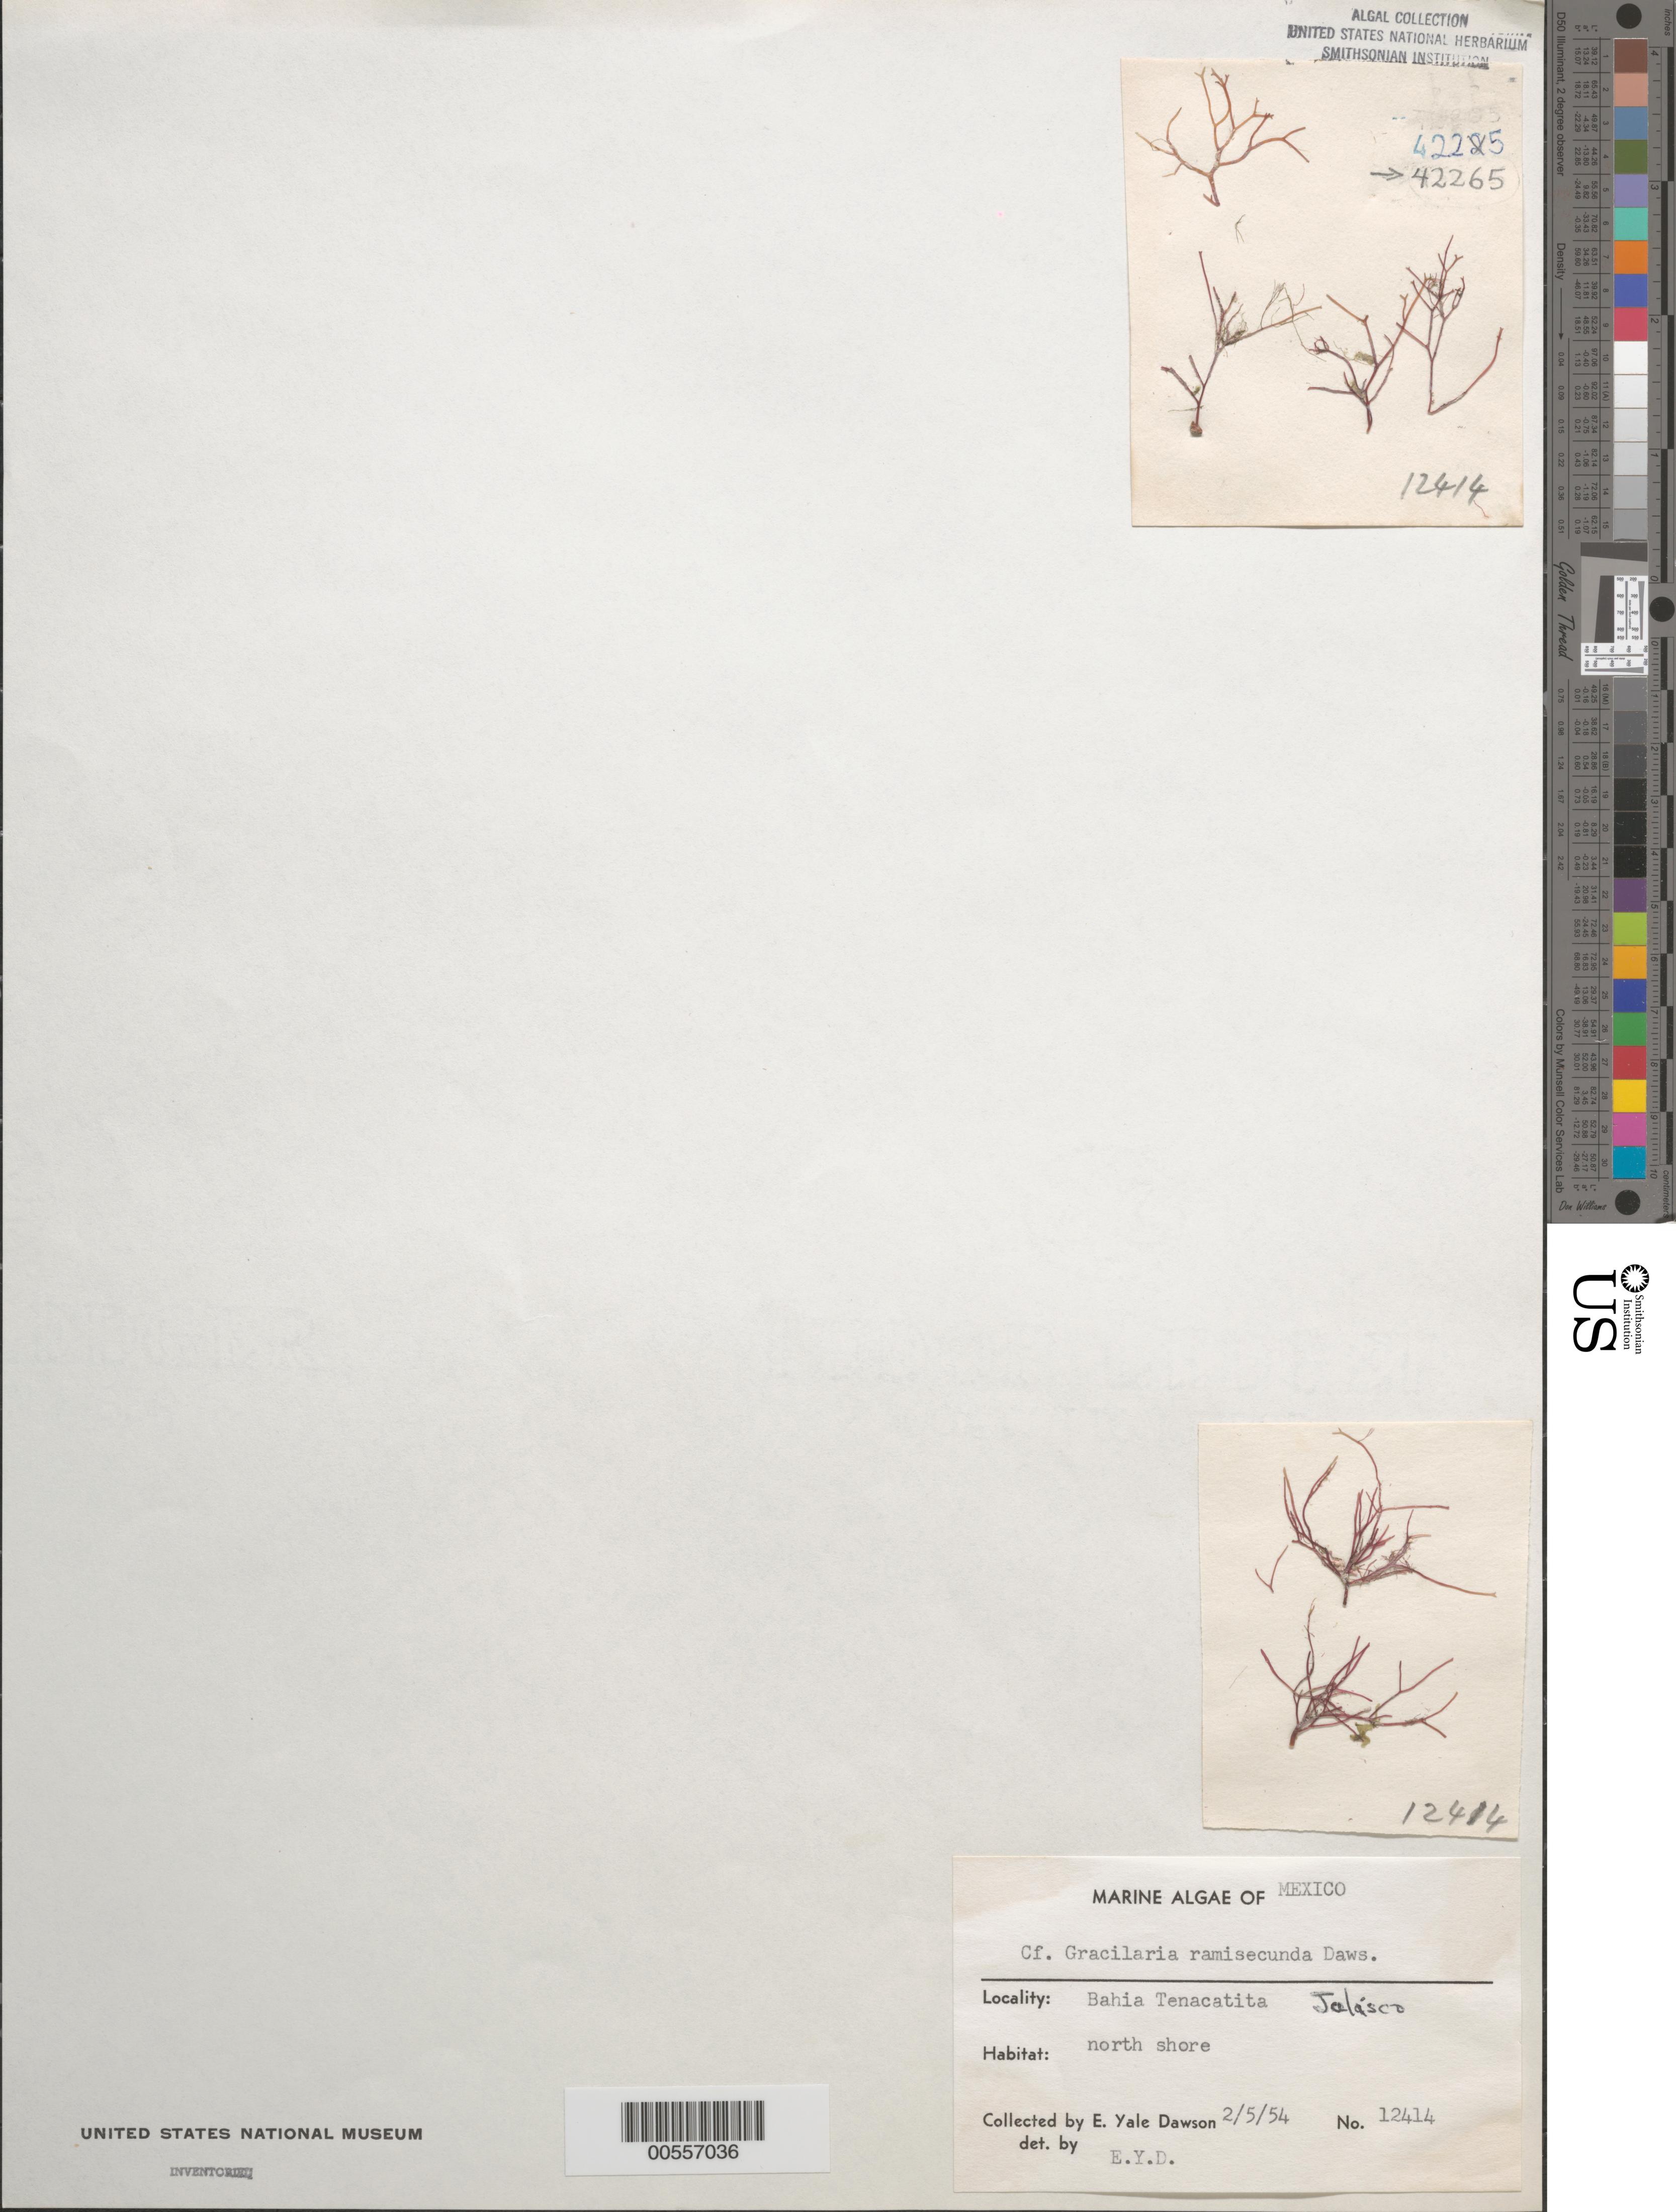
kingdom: Plantae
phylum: Rhodophyta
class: Florideophyceae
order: Gracilariales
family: Gracilariaceae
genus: Gracilaria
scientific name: Gracilaria ramisecunda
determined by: Dawson, E. Y.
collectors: E. Y. Dawson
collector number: EYD 12414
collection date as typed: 05 Feb 1954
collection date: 1954-02-05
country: Mexico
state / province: Jalisco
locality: Bahia Tenacatita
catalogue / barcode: US 42265